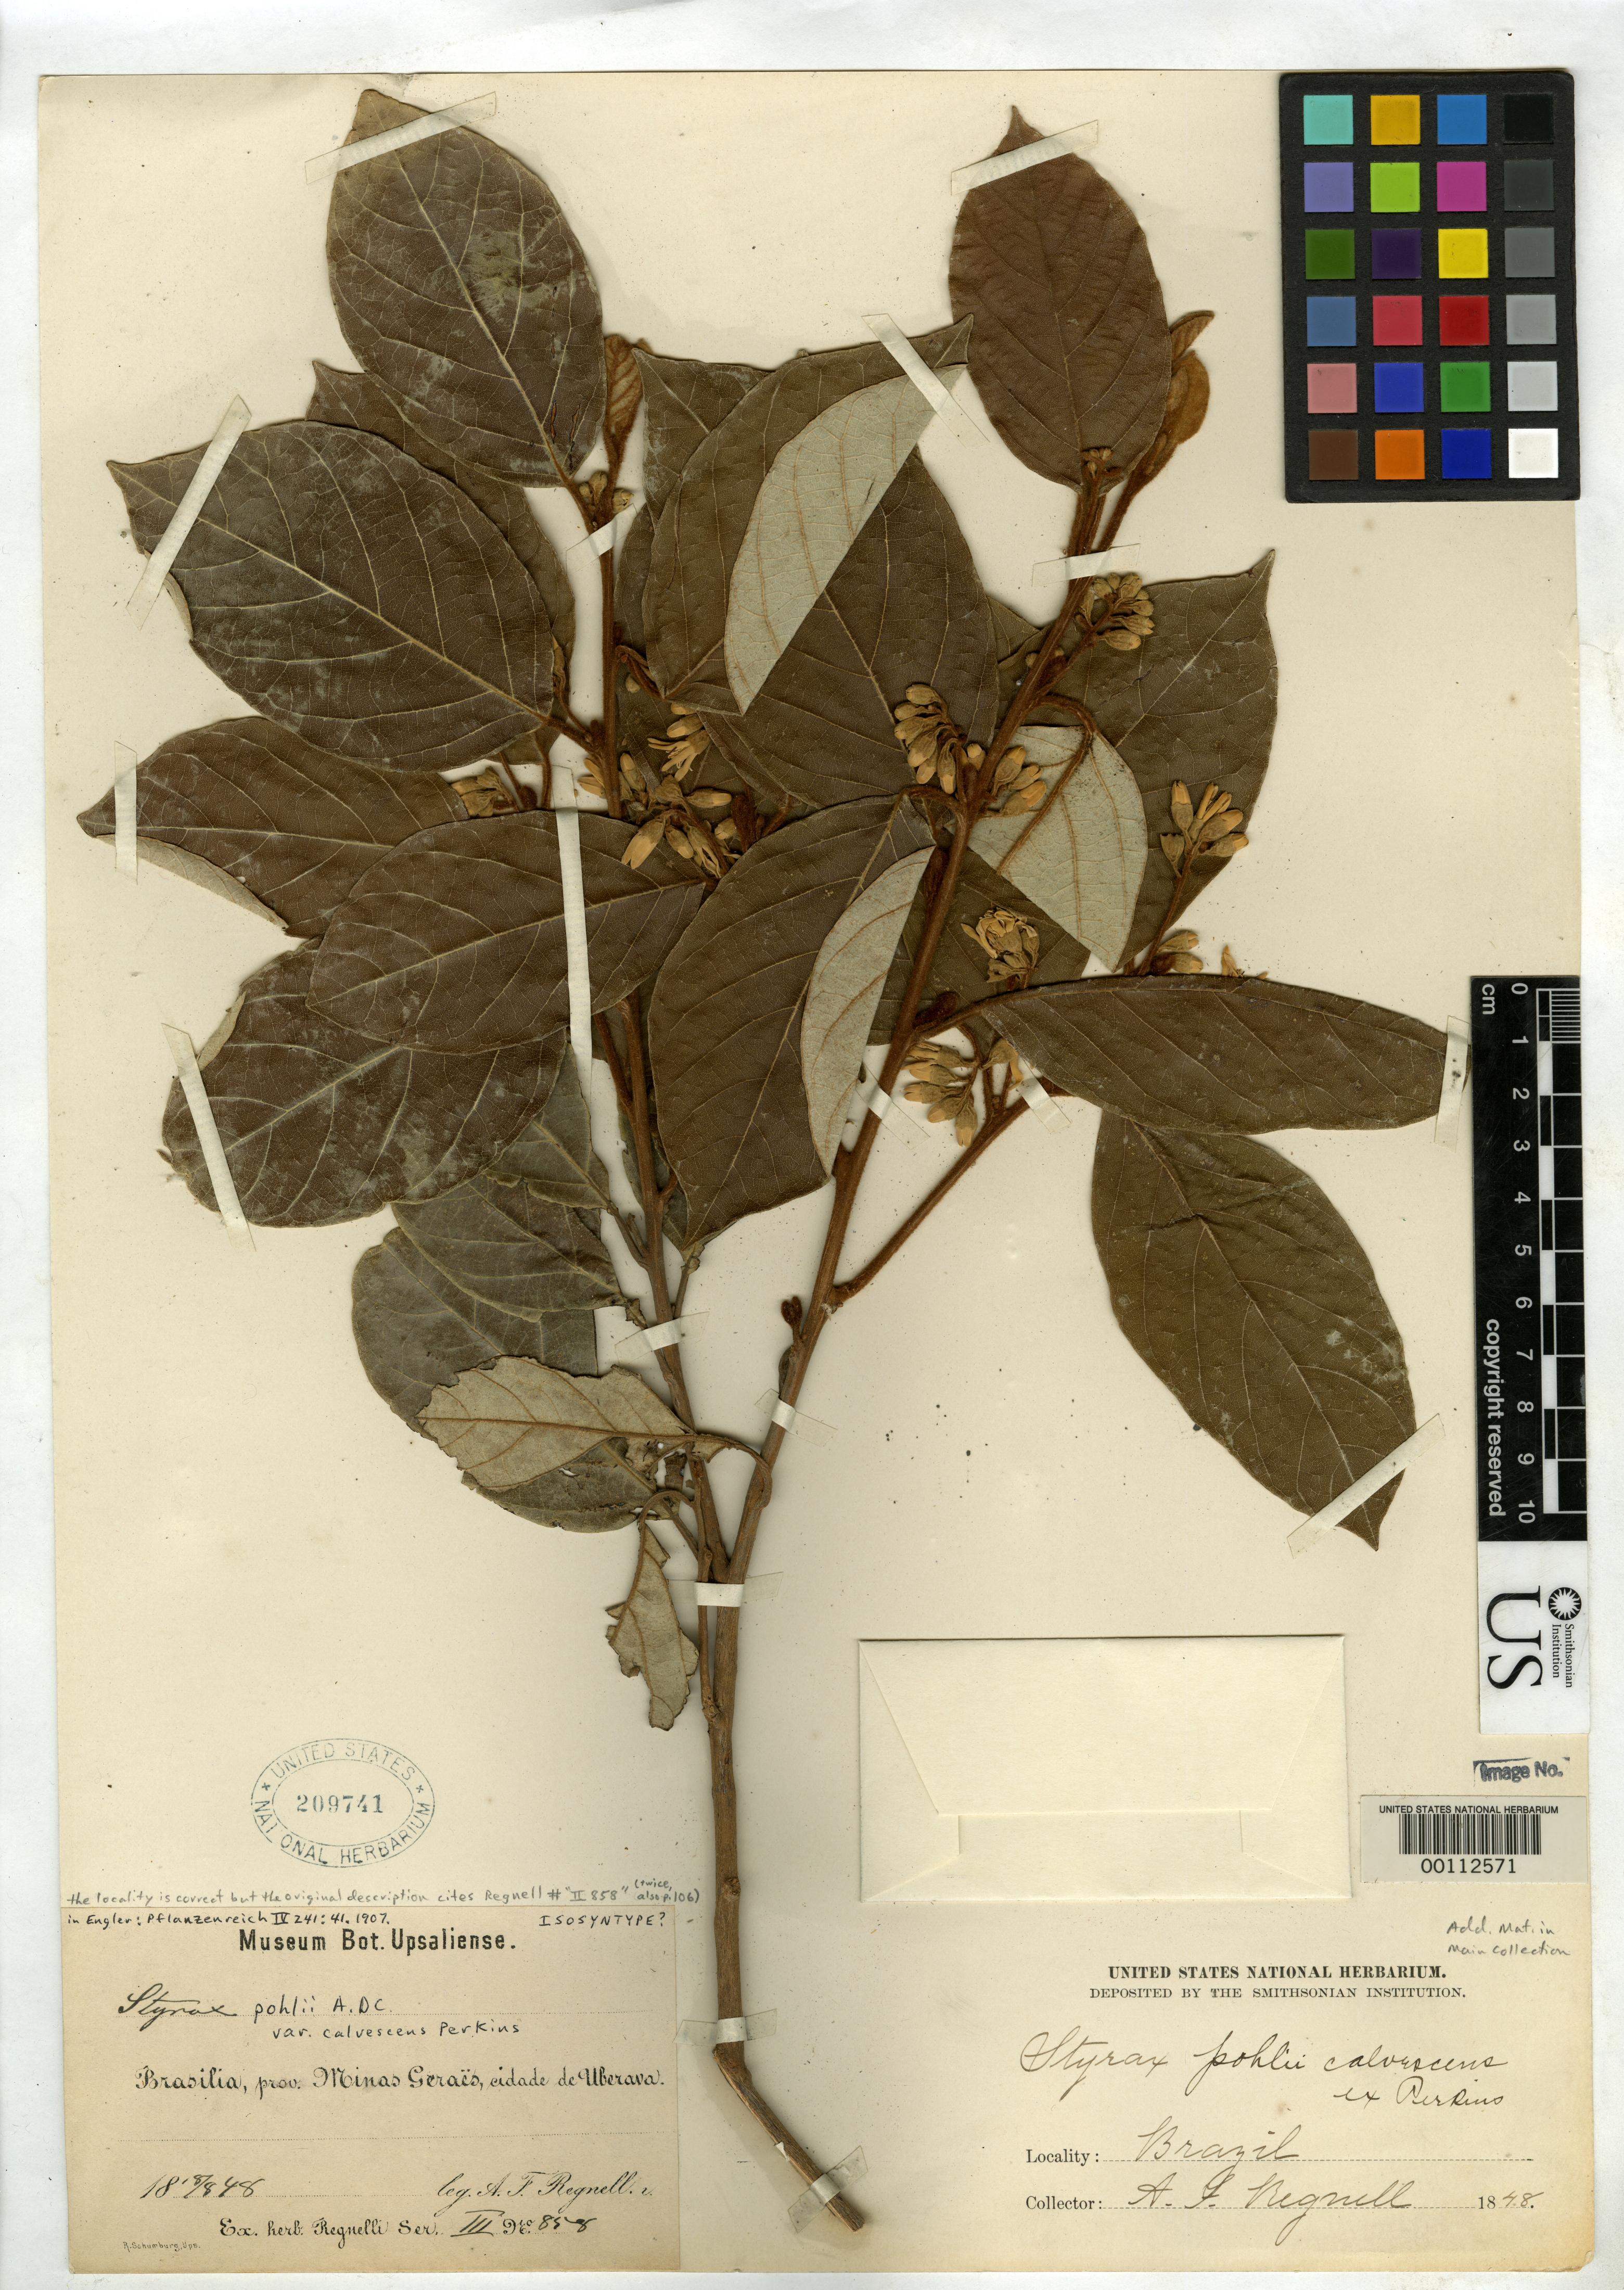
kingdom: Plantae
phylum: Tracheophyta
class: Magnoliopsida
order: Ericales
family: Styracaceae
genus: Styrax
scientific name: Styrax pohlii var. calvescens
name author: Perkins in Engl.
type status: Possible Isosyntype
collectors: A. F. Regnell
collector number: III 858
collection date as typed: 1848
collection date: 1848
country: Brazil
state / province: Minas Gerais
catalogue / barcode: US 209741